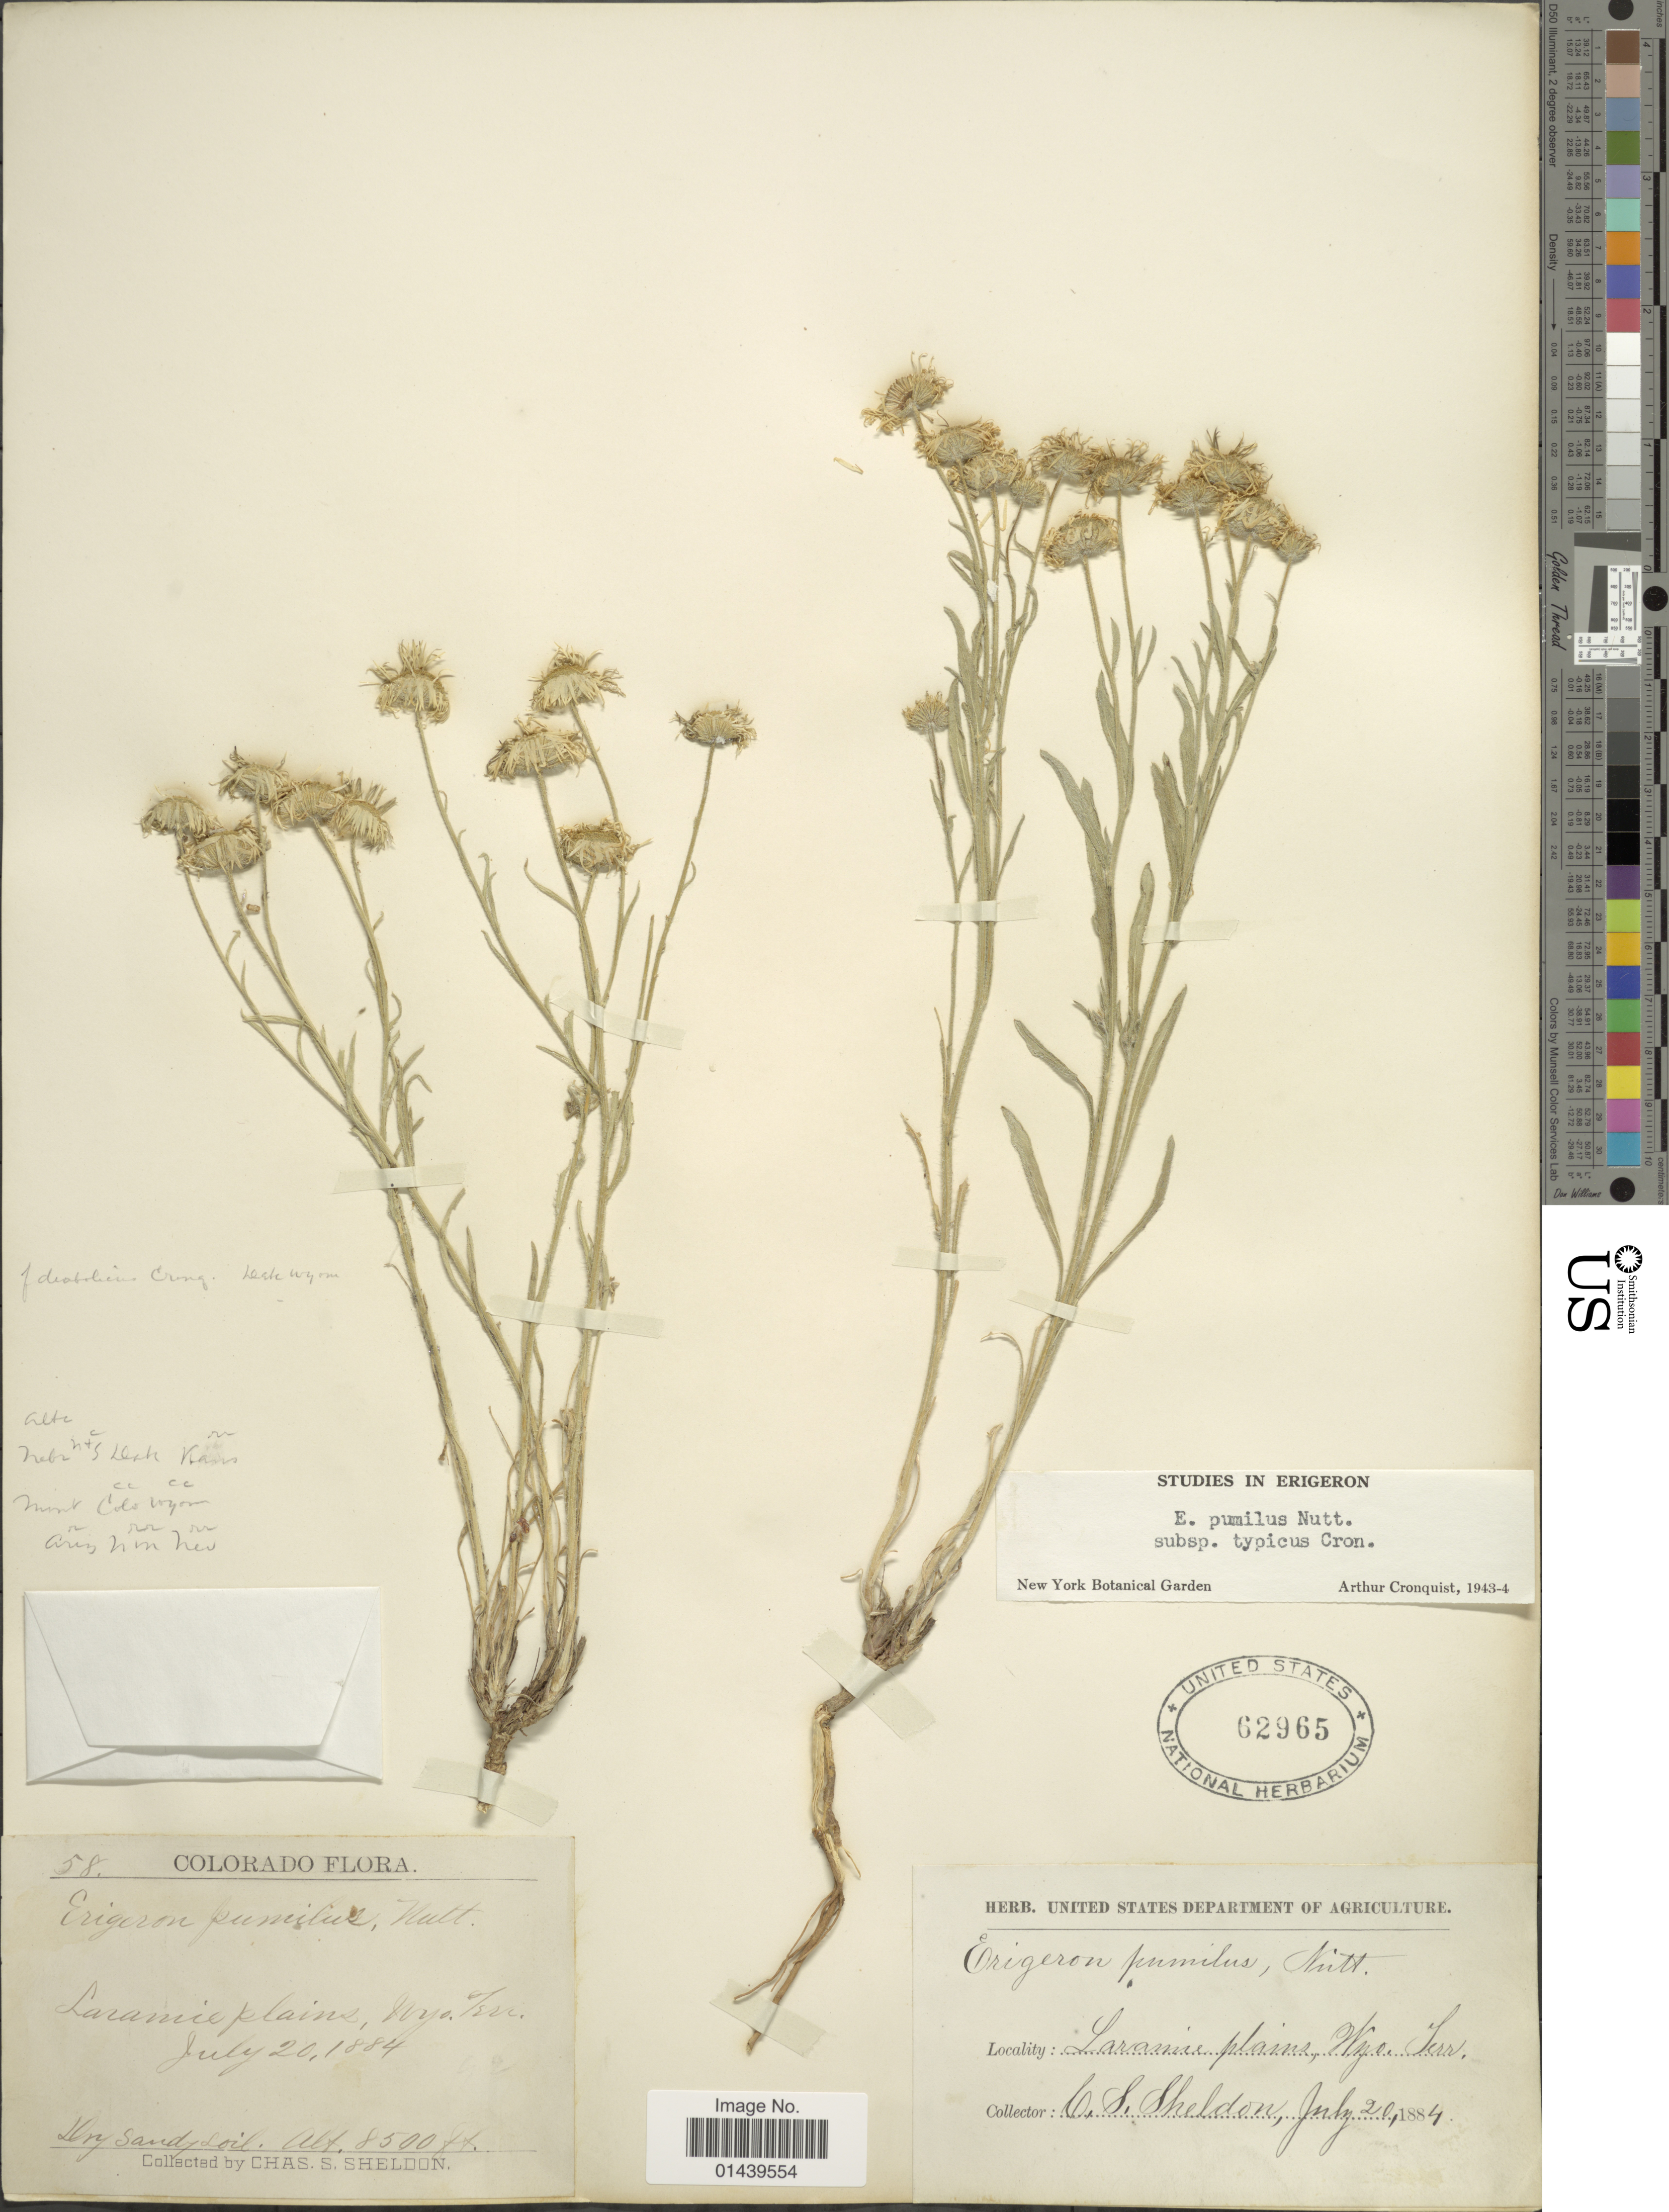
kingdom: Plantae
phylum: Tracheophyta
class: Magnoliopsida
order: Asterales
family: Asteraceae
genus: Erigeron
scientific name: Erigeron pumilus subsp. pumilus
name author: Nutt.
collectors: C. S. Sheldon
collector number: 58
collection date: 1884-07-20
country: United States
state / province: Wyoming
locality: Laramie plains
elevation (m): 2591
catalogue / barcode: US 62965